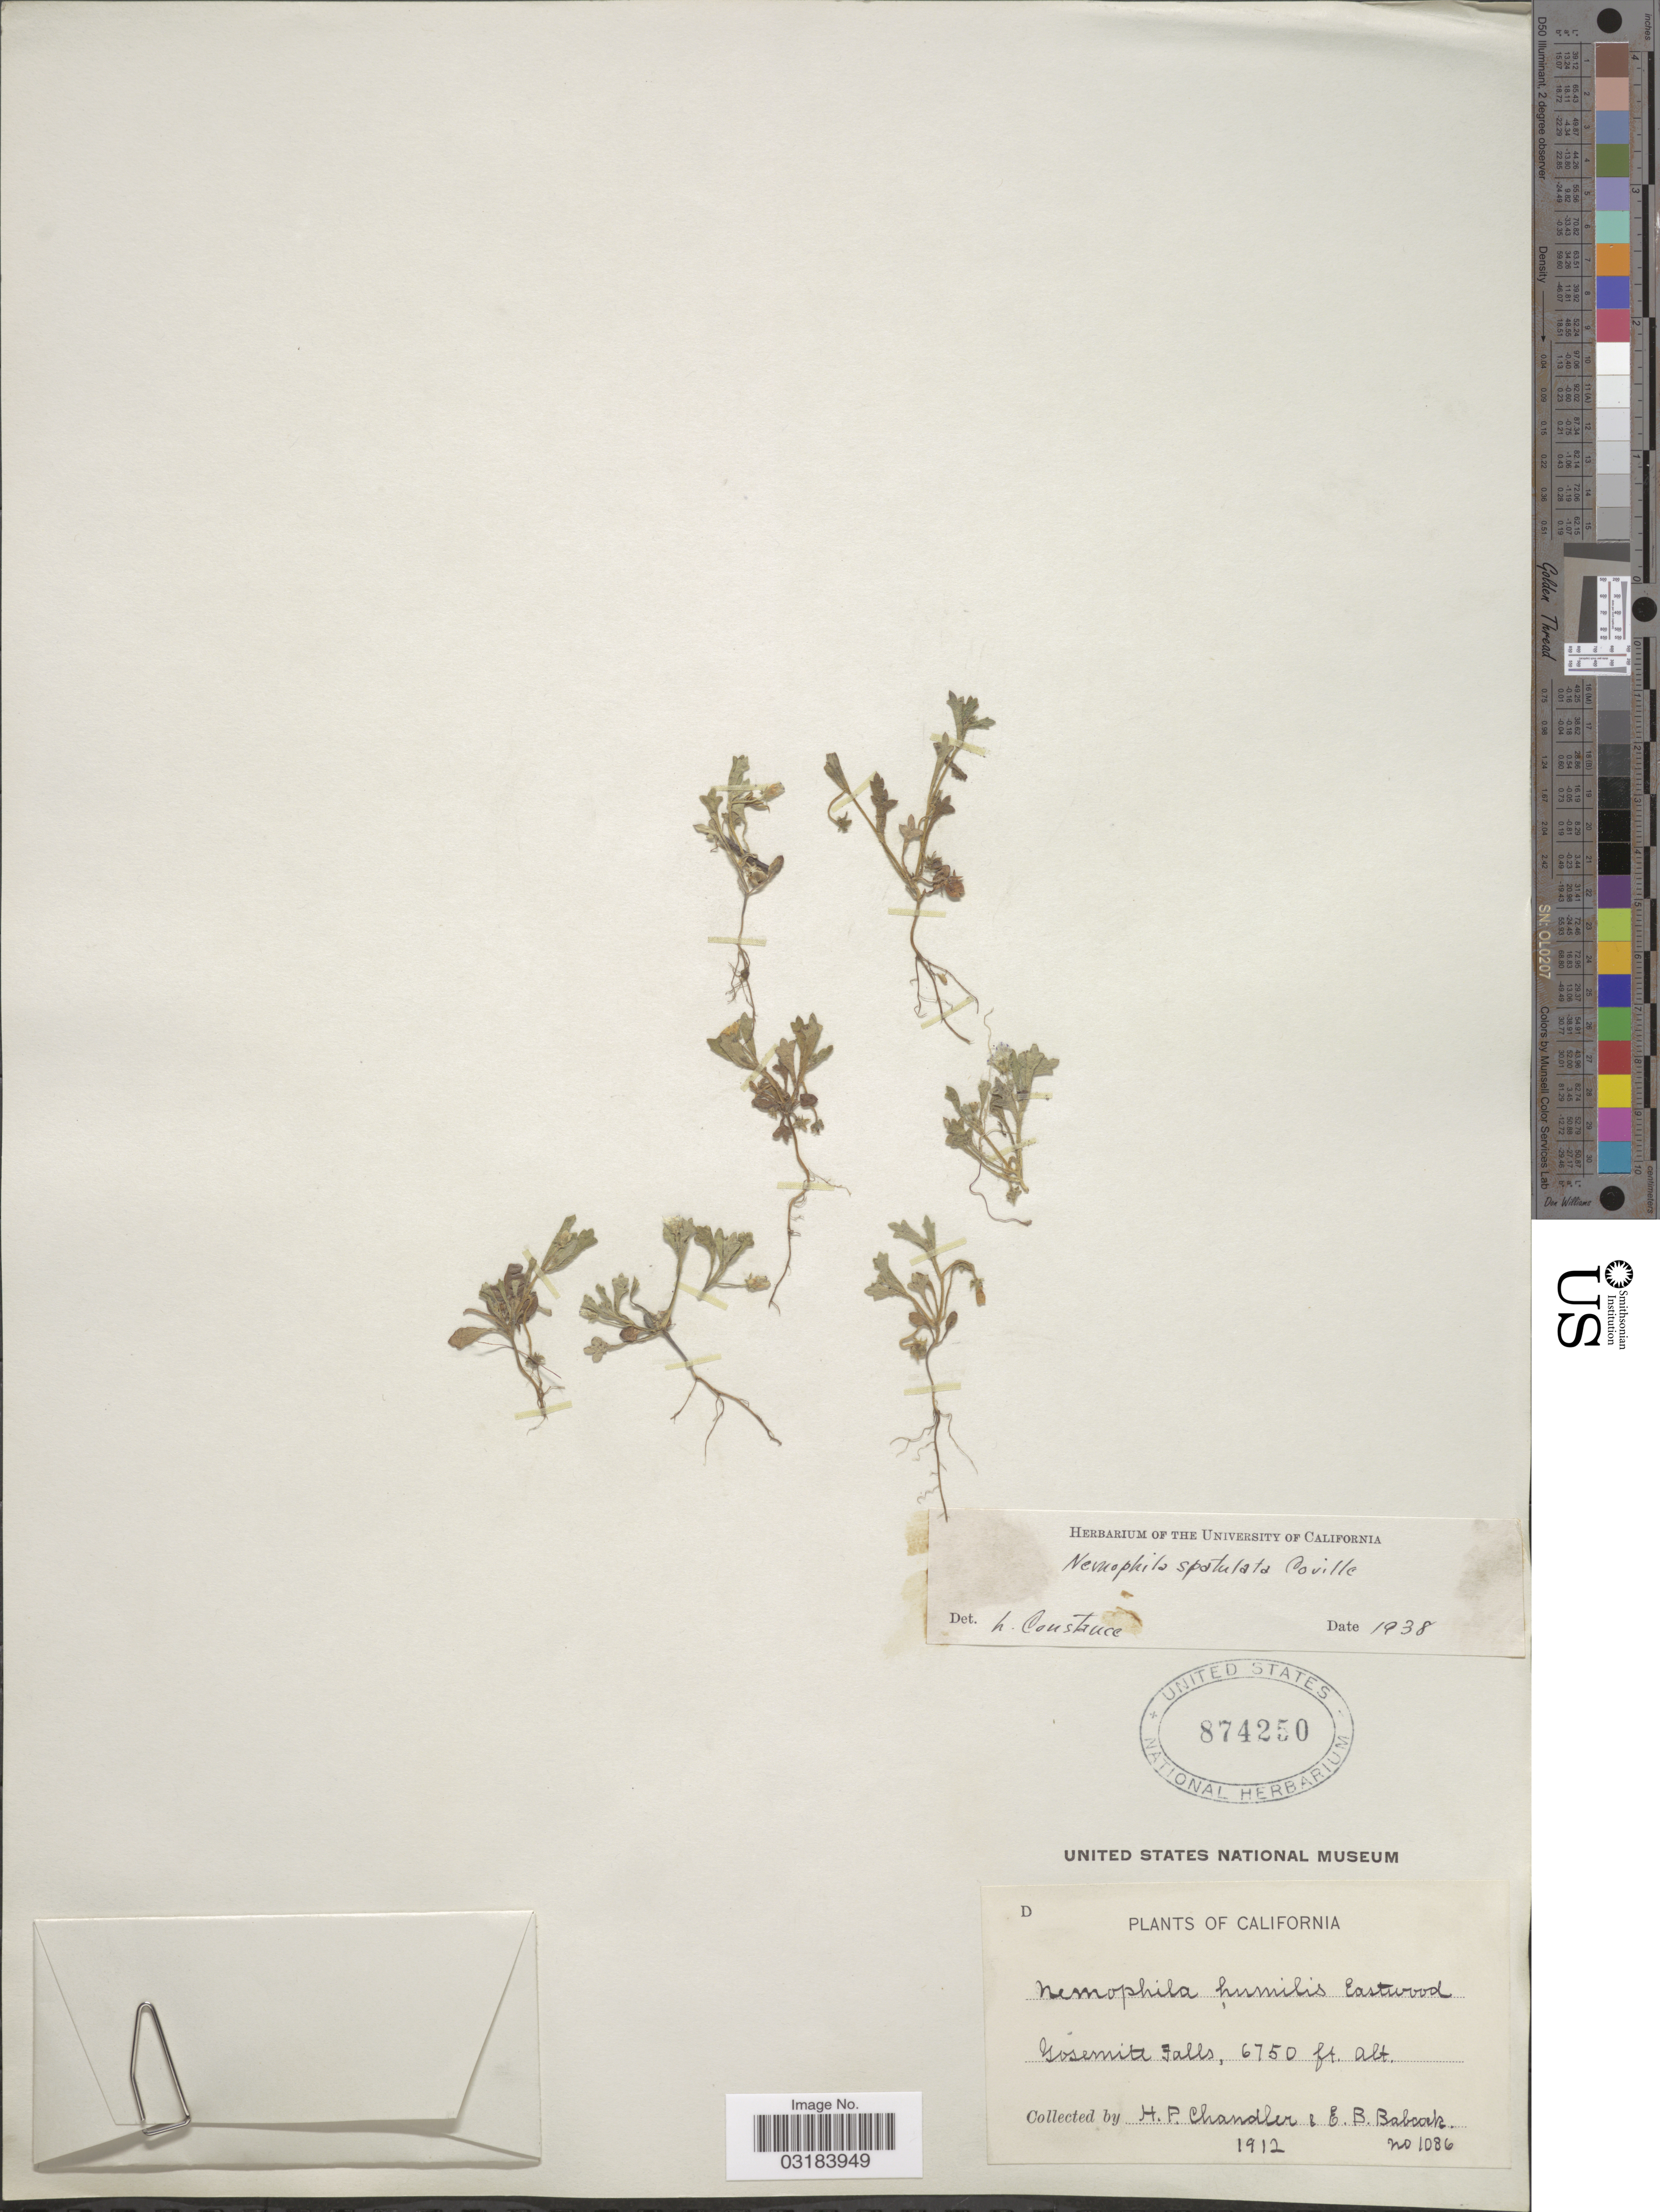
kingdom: Plantae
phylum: Tracheophyta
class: Magnoliopsida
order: Boraginales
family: Hydrophyllaceae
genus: Nemophila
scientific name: Nemophila spatulata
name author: Coville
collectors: H. Chandler & E. B. Babcock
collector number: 1086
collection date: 1912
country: United States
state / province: California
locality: Gosemite Falls.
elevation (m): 2057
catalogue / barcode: US 874250